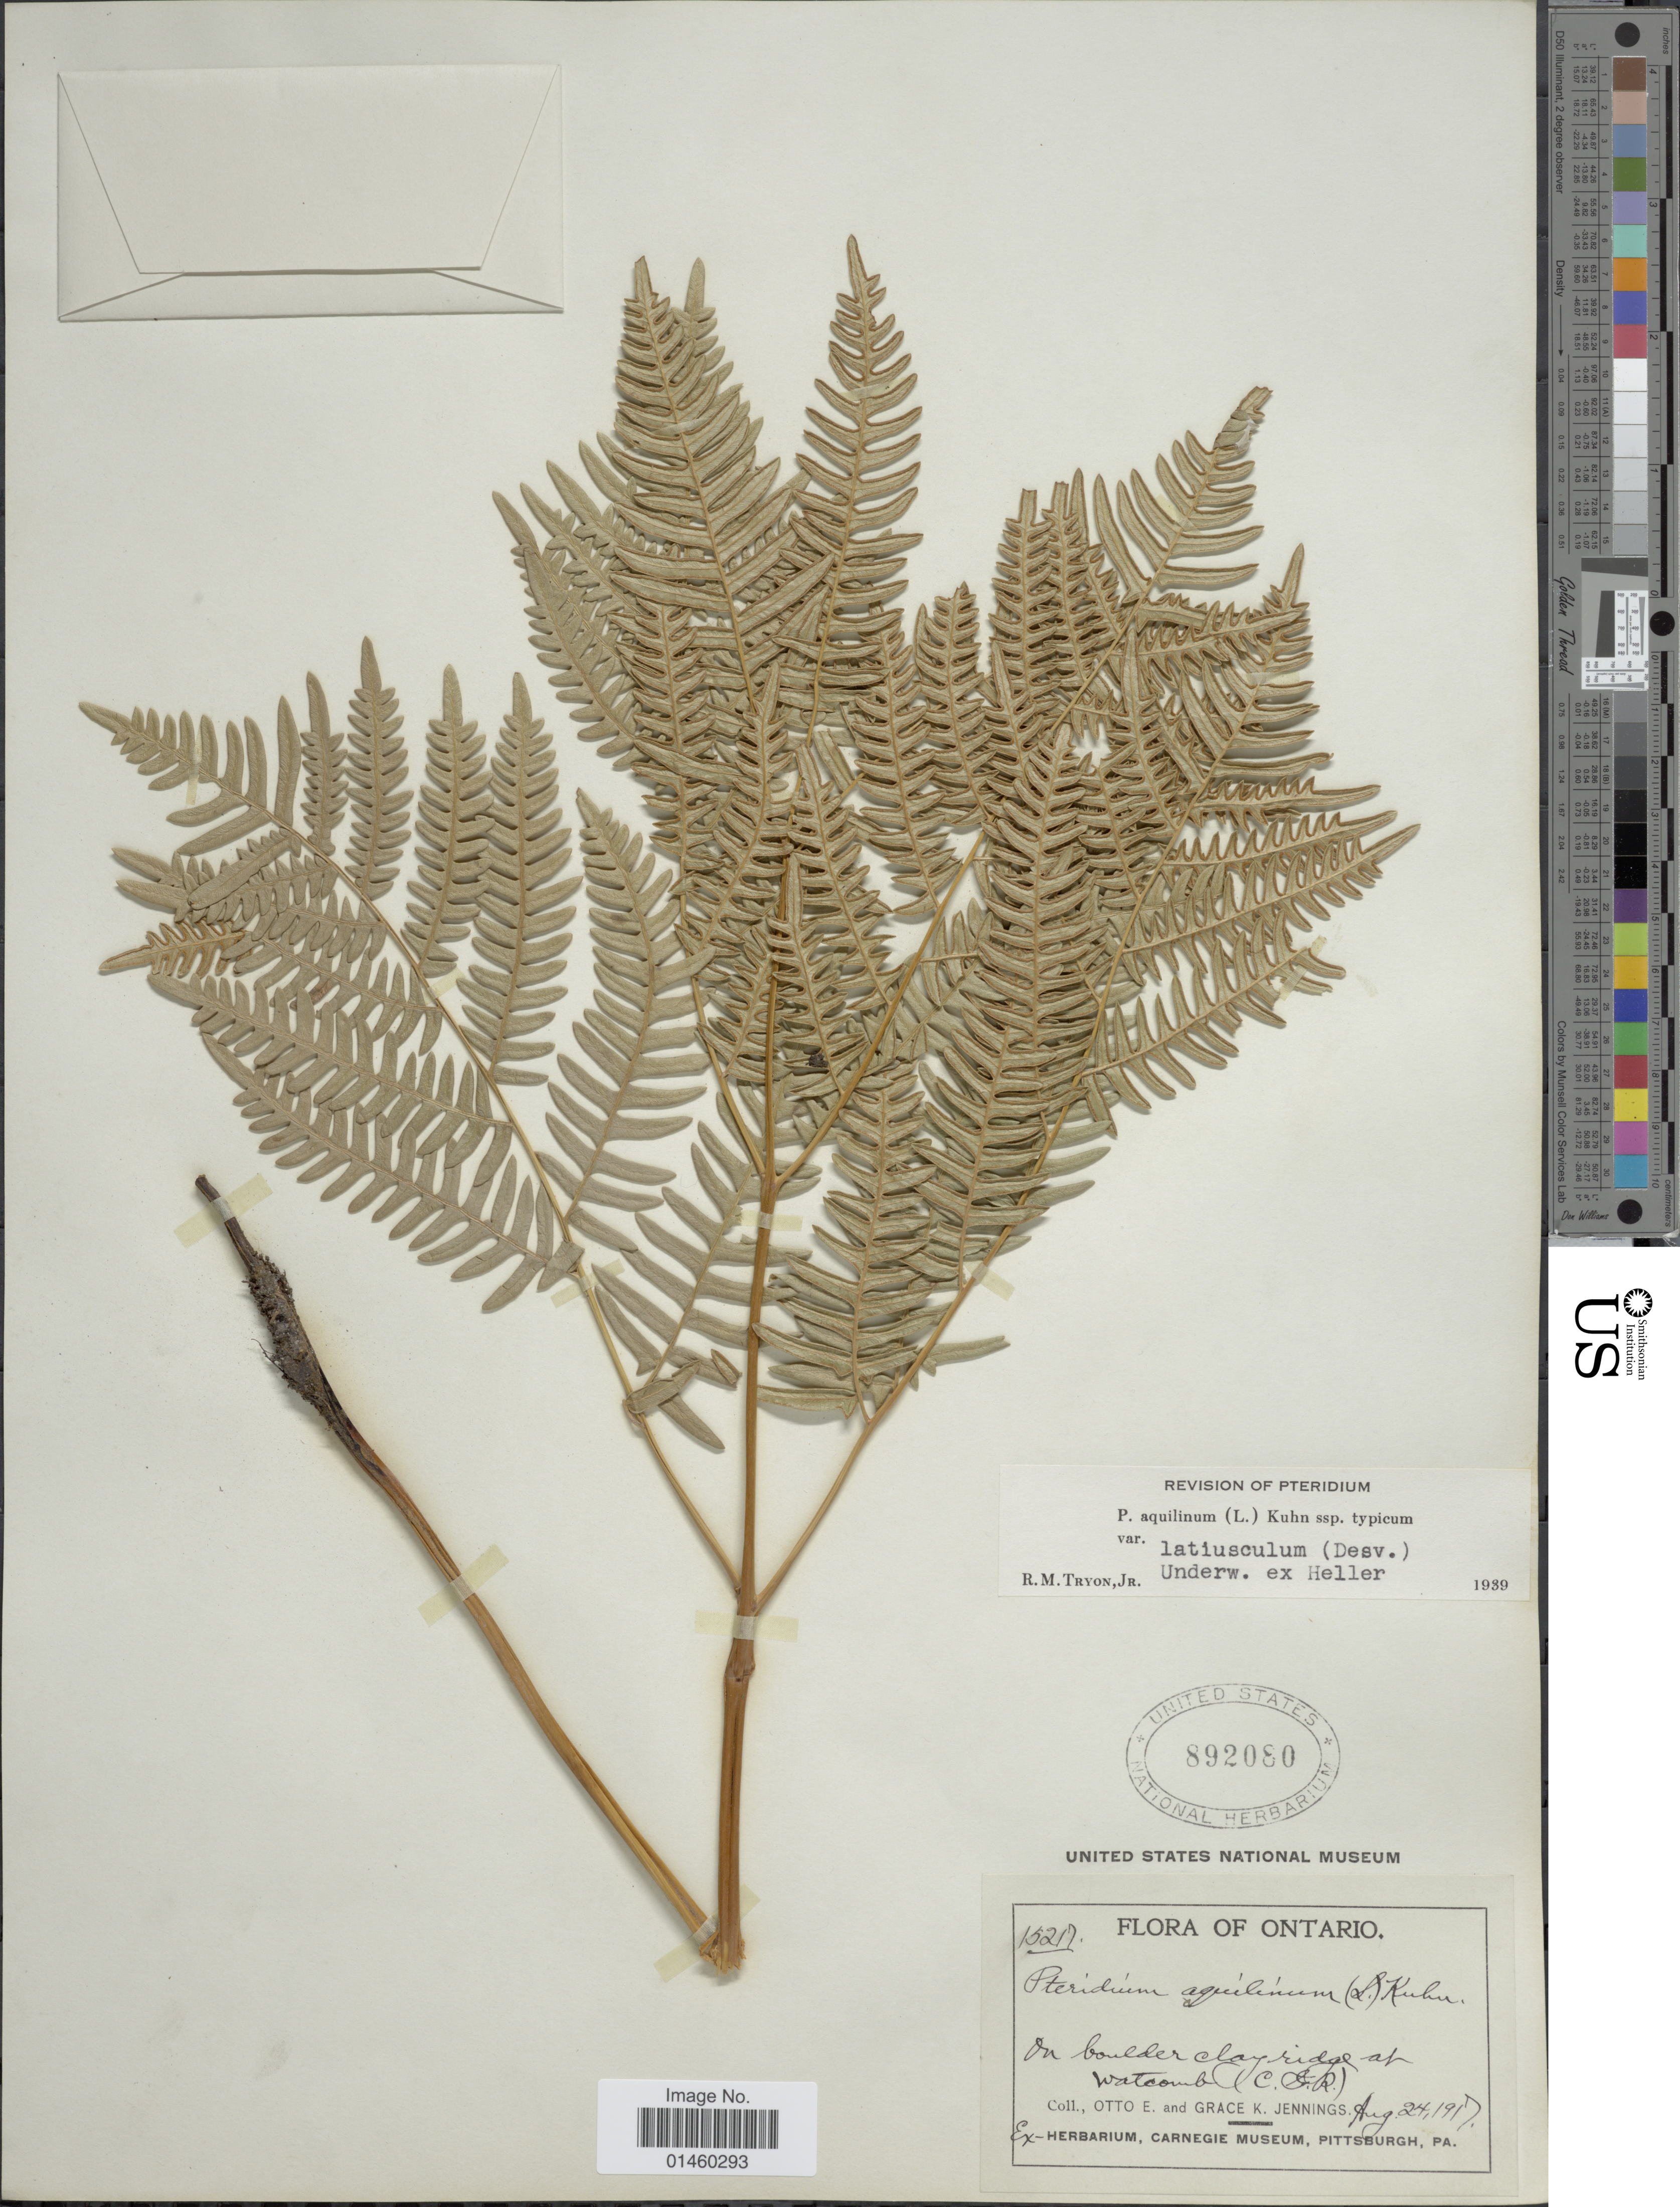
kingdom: Plantae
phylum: Tracheophyta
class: Polypodiopsida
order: Polypodiales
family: Dennstaedtiaceae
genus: Pteridium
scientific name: Pteridium aquilinum var. latiusculum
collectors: E. Otto & G. K. Jennings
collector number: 15217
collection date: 1917-08-24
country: Canada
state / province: Ontario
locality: On boulder clay ridge at Watcomb.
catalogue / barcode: US 892080